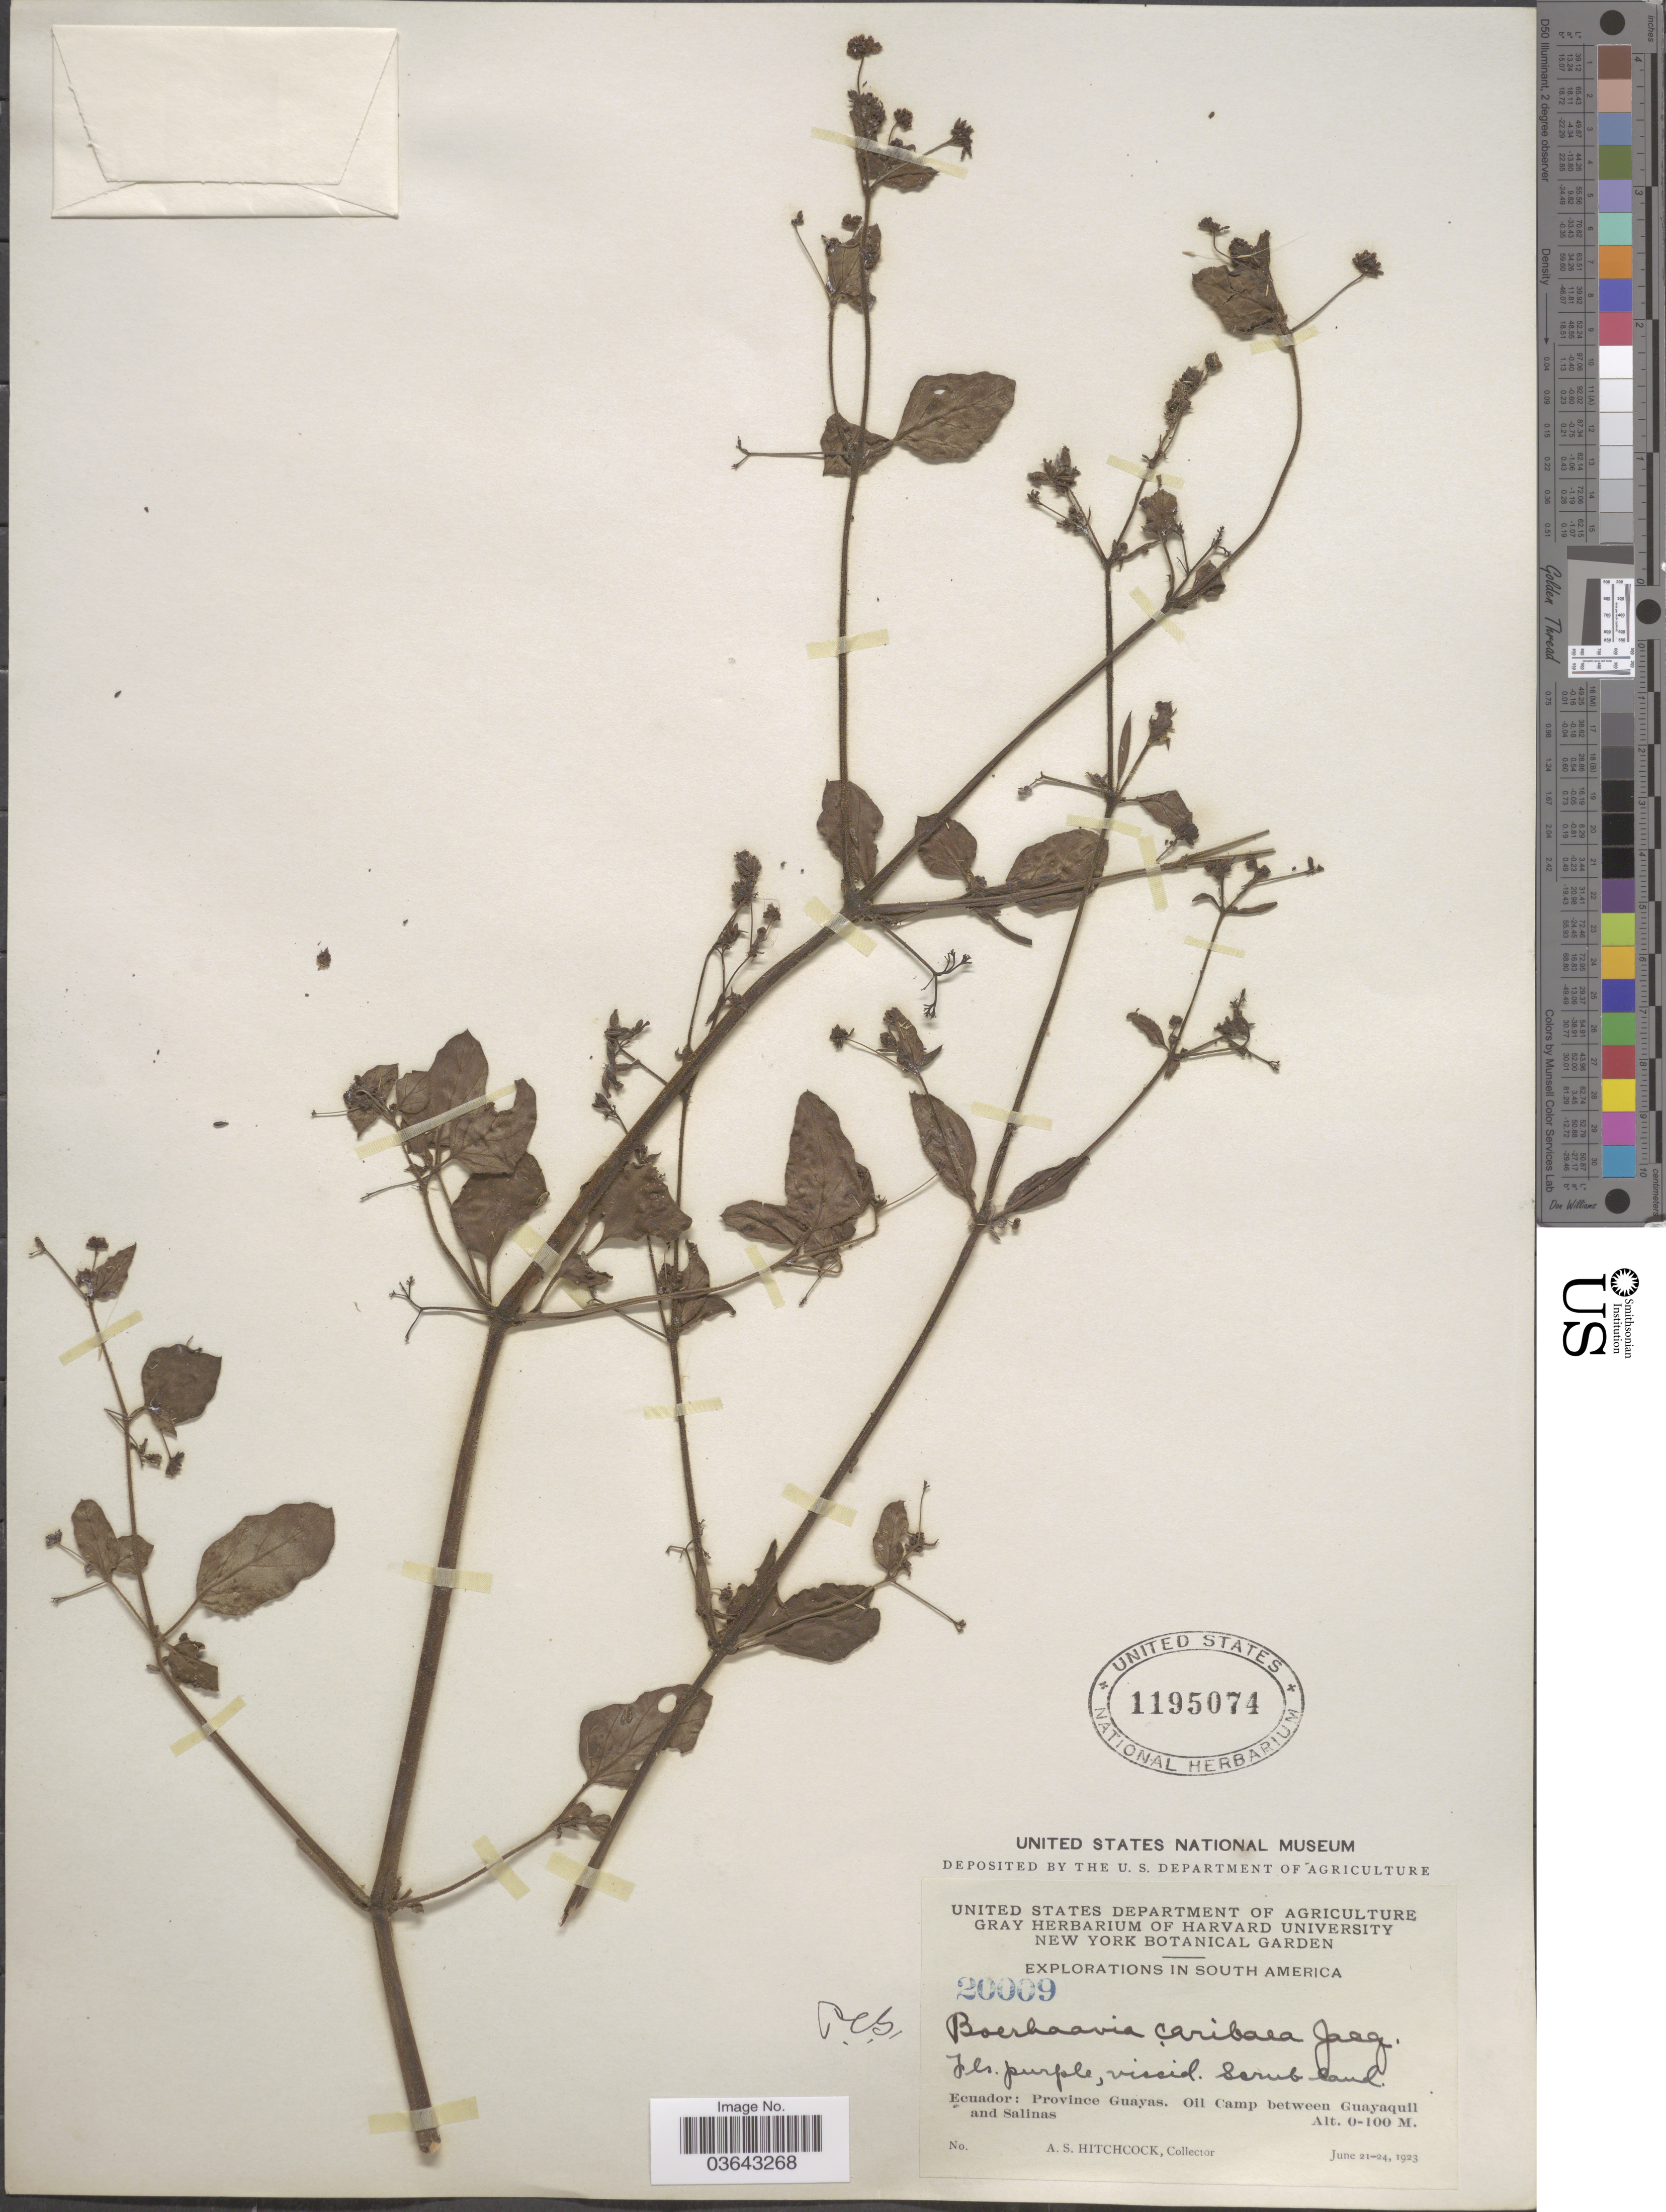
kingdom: Plantae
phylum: Tracheophyta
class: Magnoliopsida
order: Caryophyllales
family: Nyctaginaceae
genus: Boerhavia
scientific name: Boerhavia diffusa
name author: L.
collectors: A. S. Hitchcock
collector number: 20009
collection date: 1923-06-21/1923-06-24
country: Ecuador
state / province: Guayas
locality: Oil Camp between Guayaquil and Salinas.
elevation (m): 0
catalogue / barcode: US 1195074